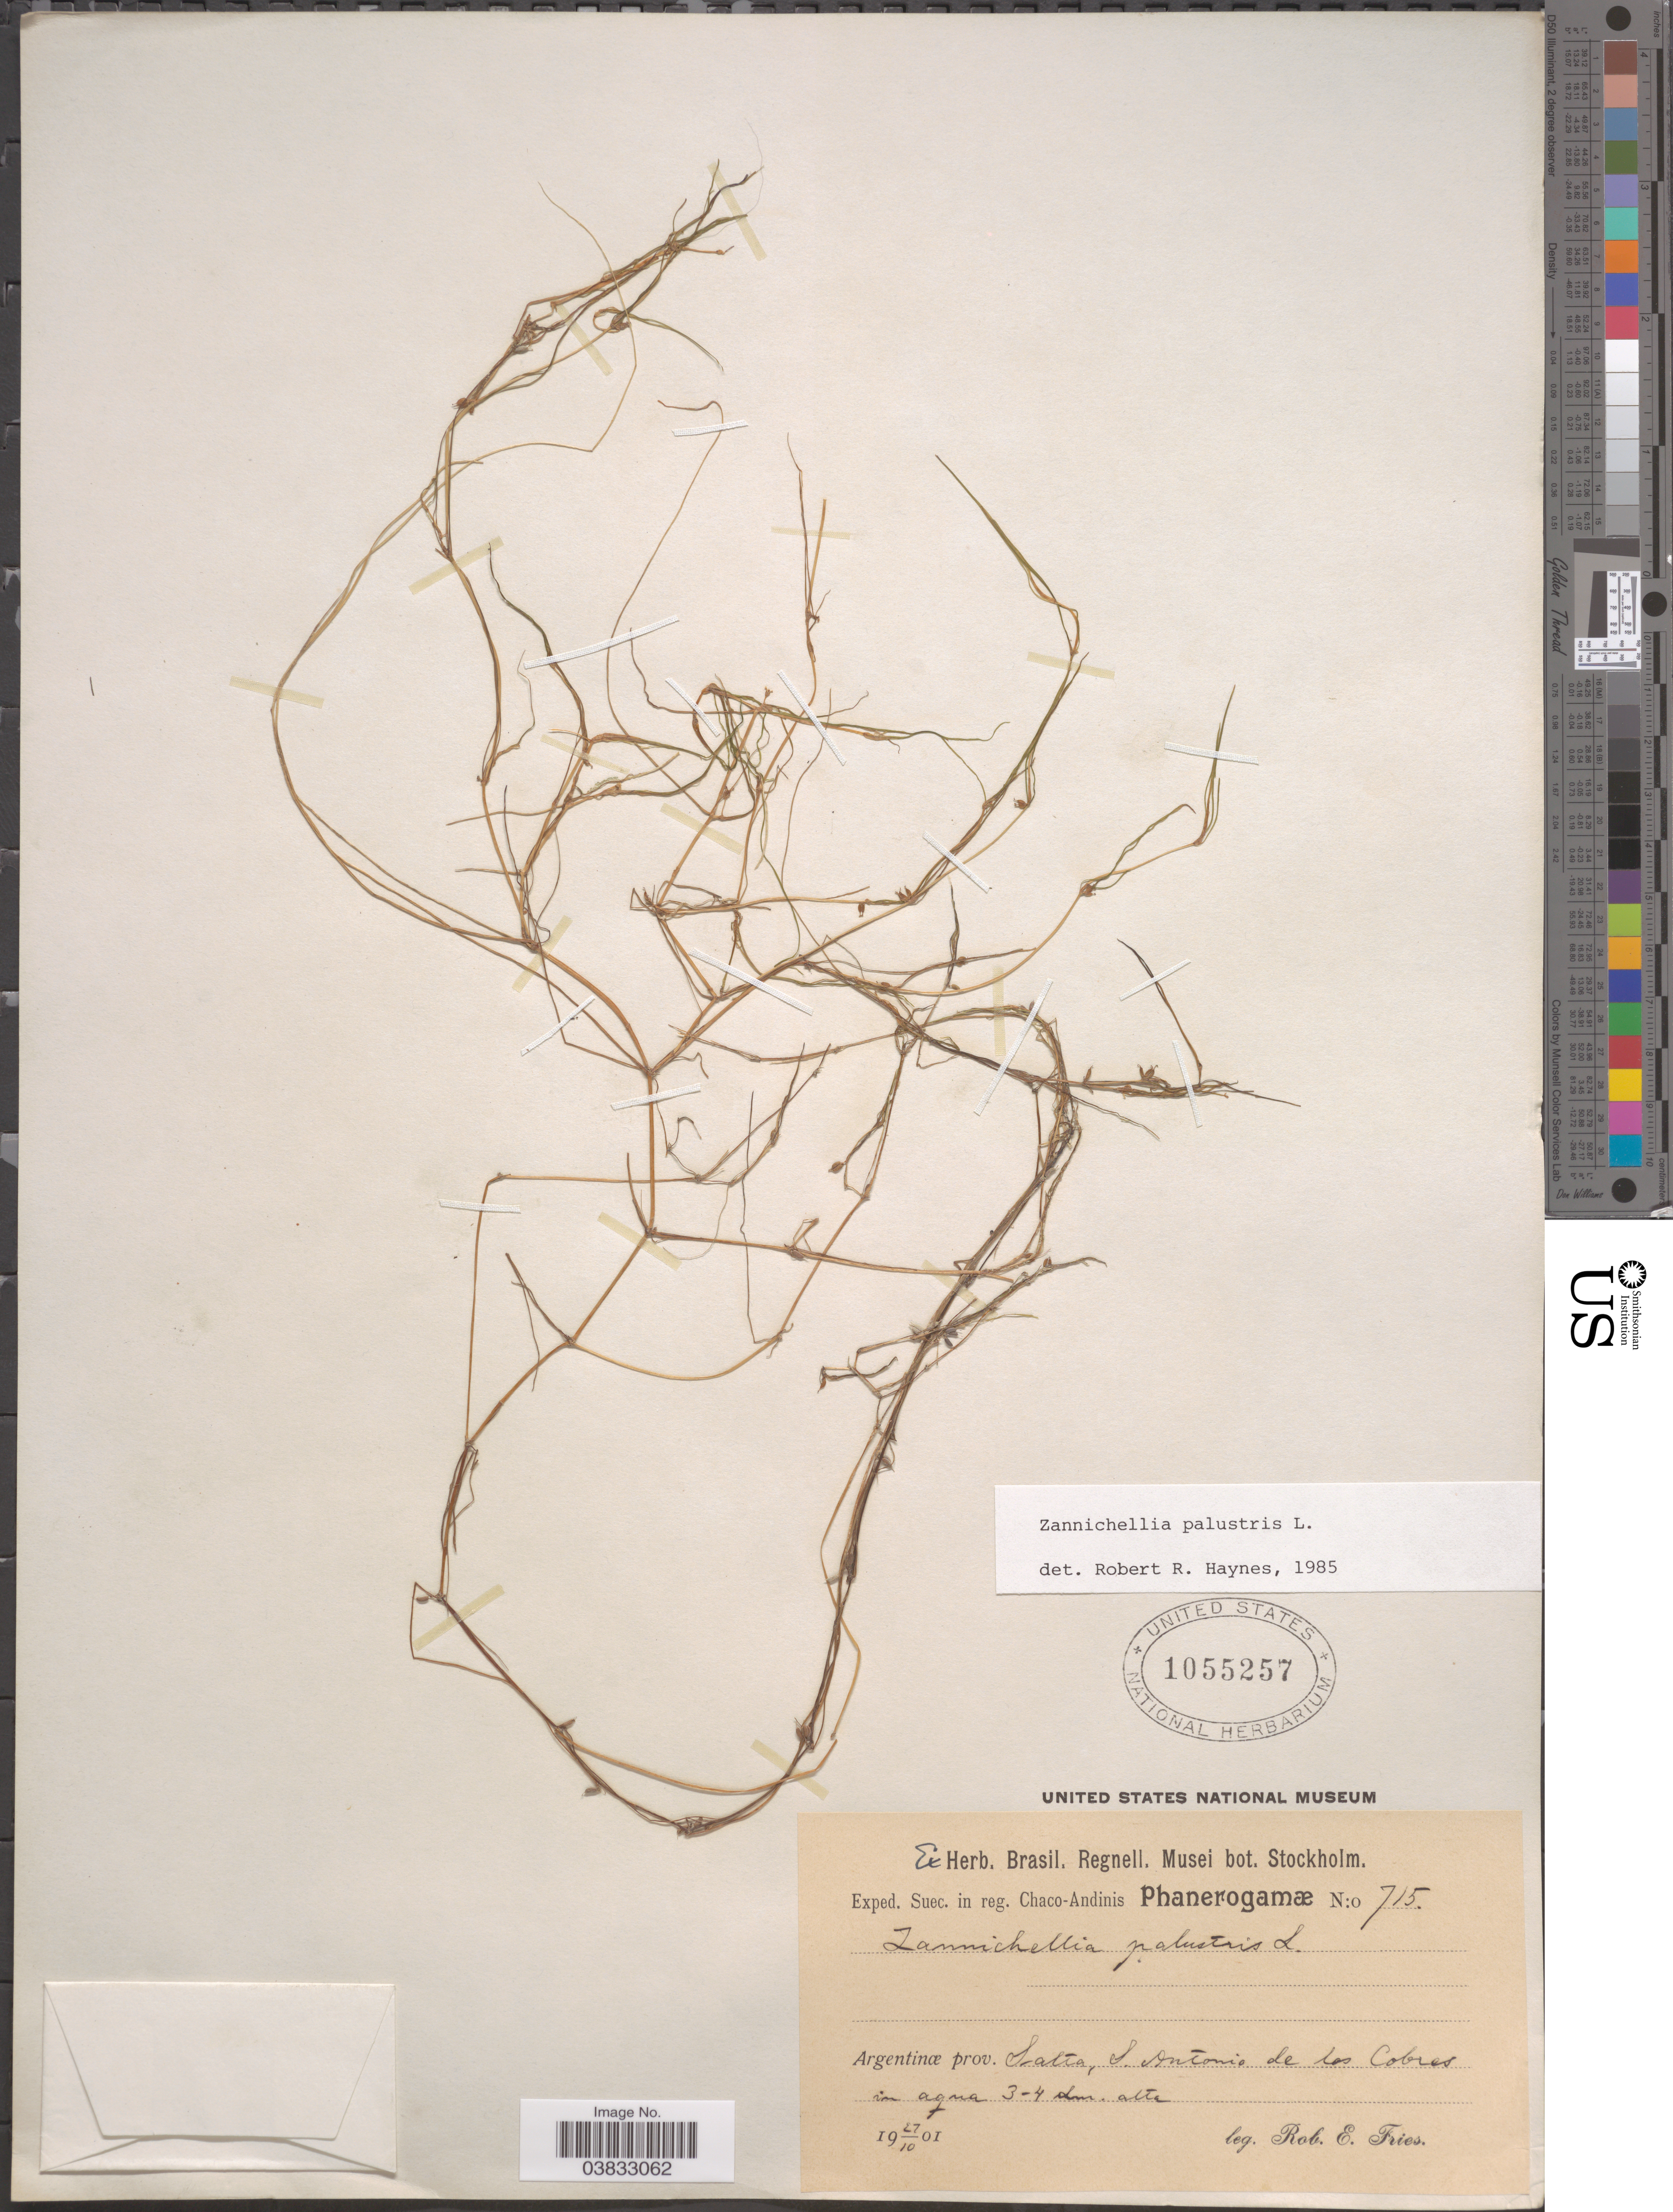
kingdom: Plantae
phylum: Tracheophyta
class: Liliopsida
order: Alismatales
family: Potamogetonaceae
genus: Zannichellia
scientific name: Zannichellia palustris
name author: L.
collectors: R. E. Fries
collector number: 715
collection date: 1901-10-27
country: Argentina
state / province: Salta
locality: S. Antonio de los Cobres in agua.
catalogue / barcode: US 1055257